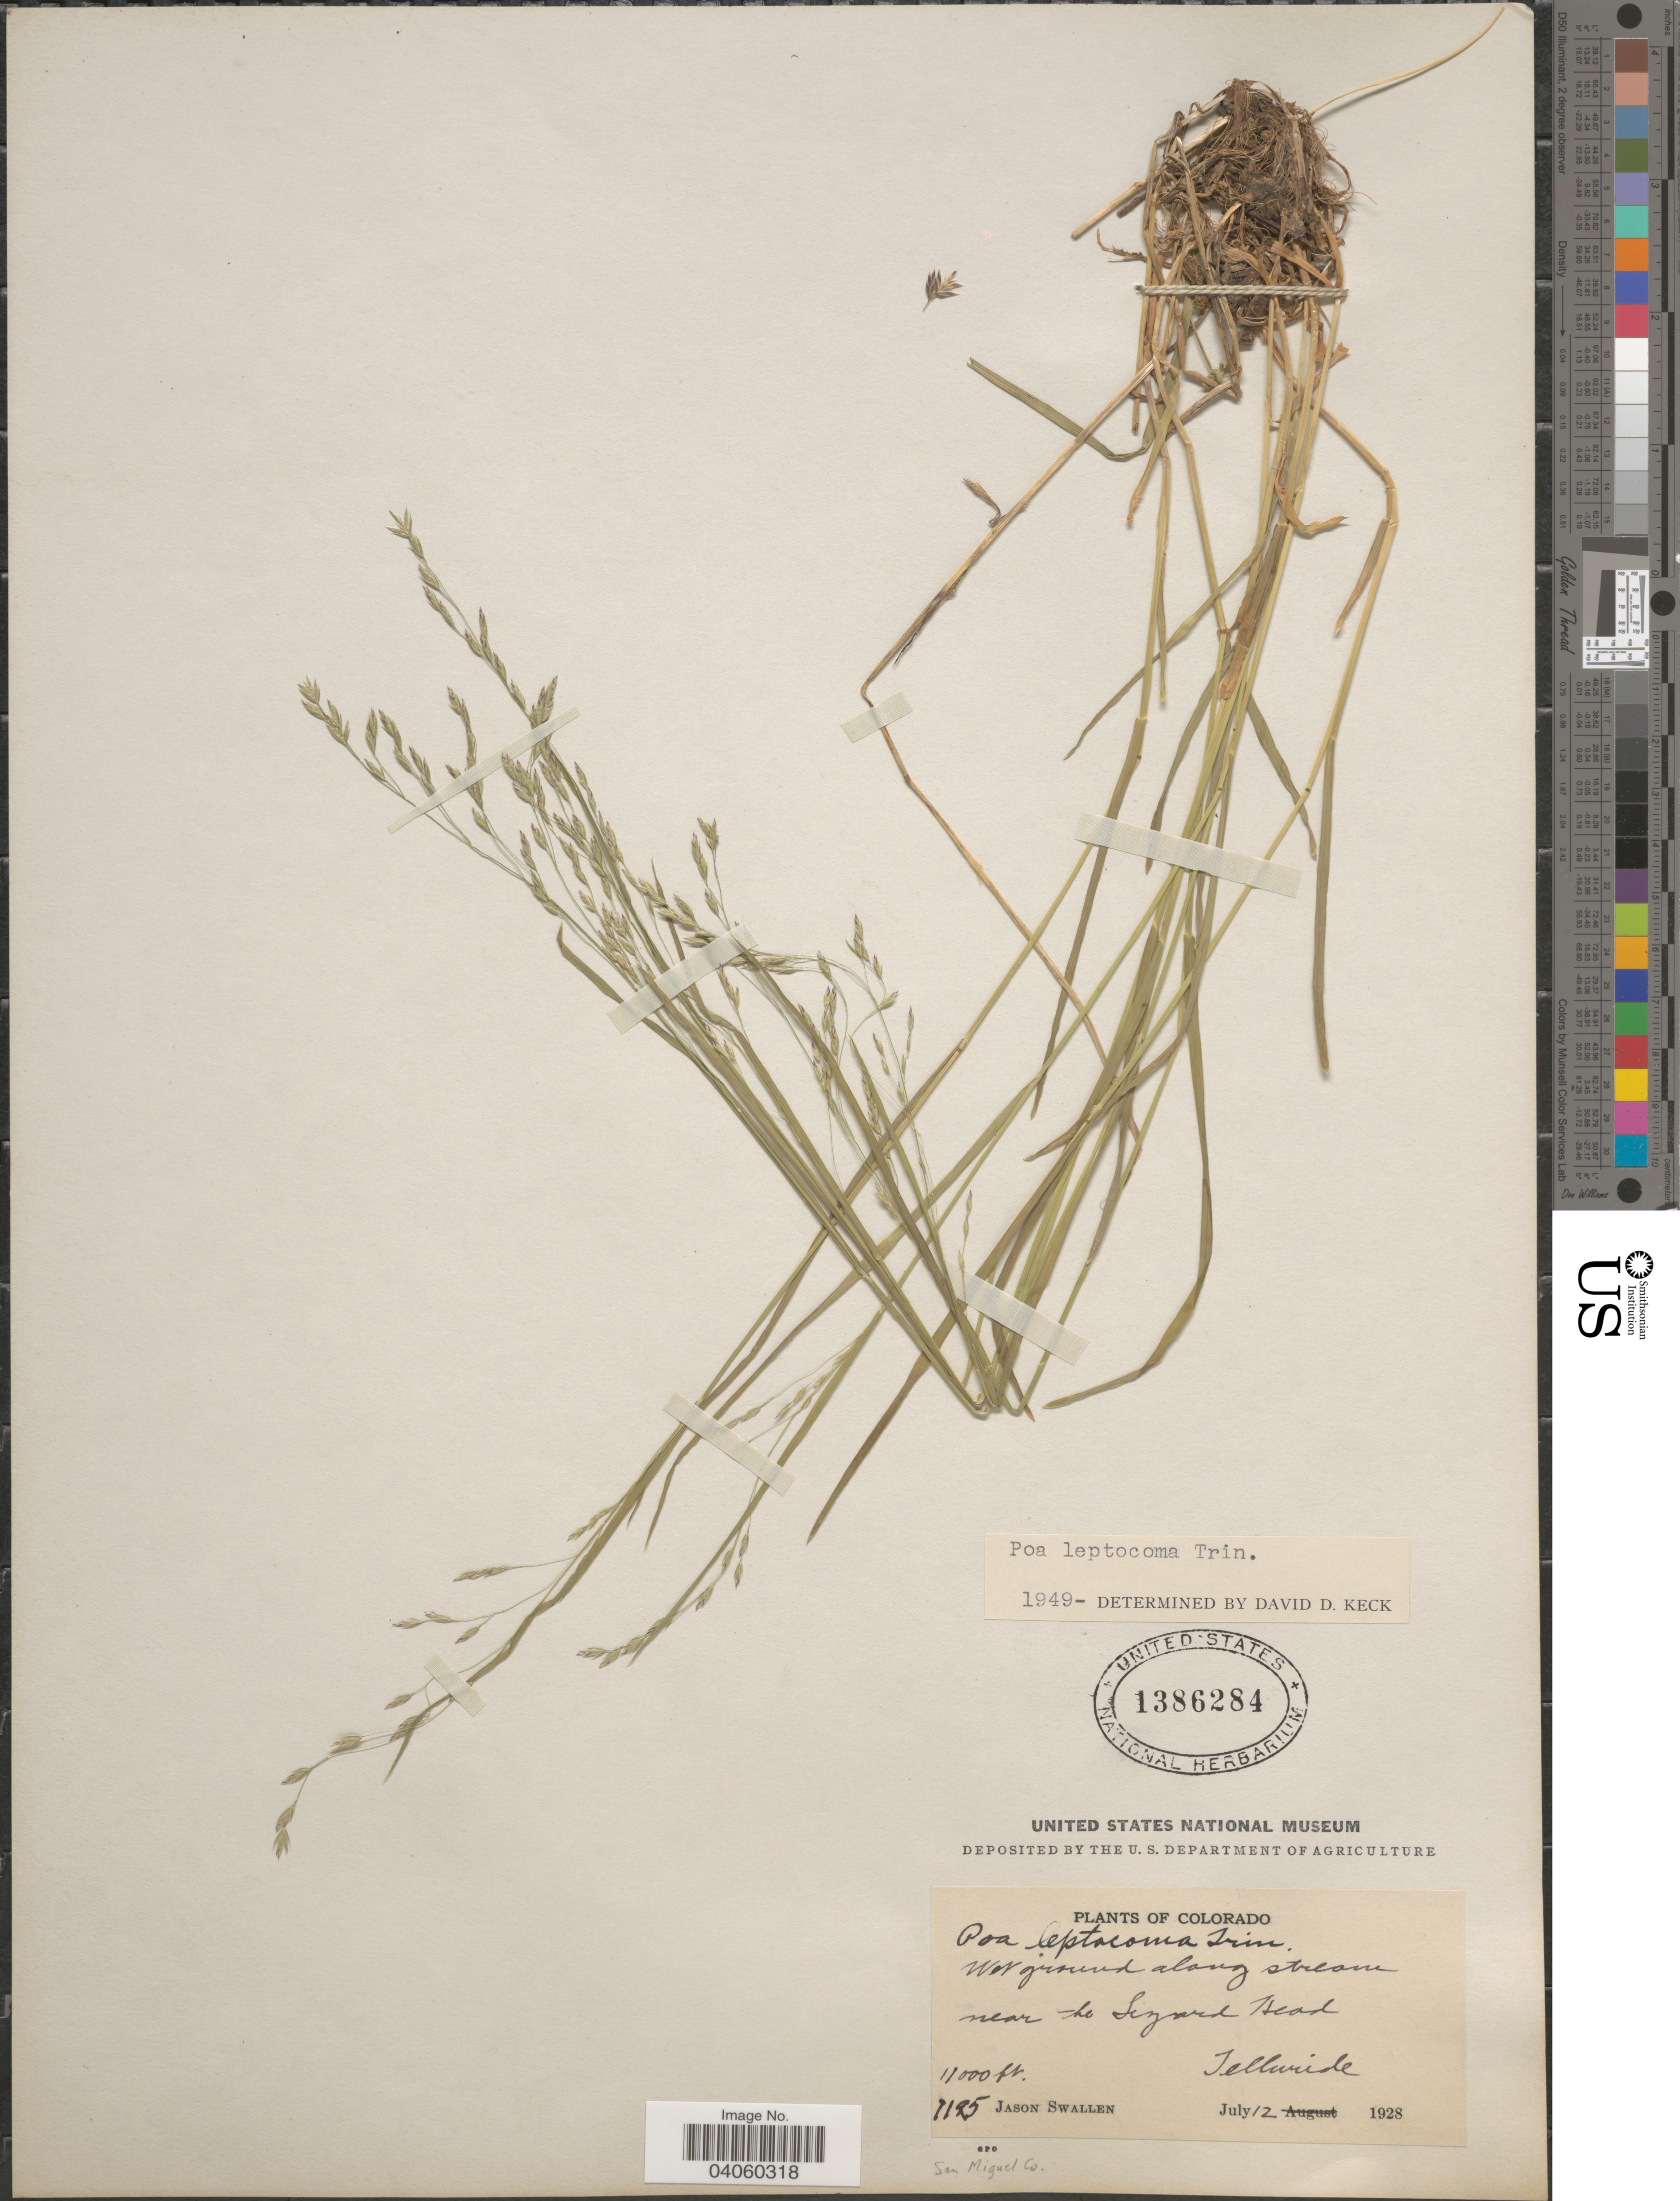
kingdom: Plantae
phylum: Tracheophyta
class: Liliopsida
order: Poales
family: Poaceae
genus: Poa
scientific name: Poa leptocoma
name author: Trin.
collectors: J. R. Swallen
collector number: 7125*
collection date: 1928-07-12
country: United States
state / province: Colorado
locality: Along stream near the Lizard Head. Telluride. San Miguel Co.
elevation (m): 3353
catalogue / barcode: US 1386284